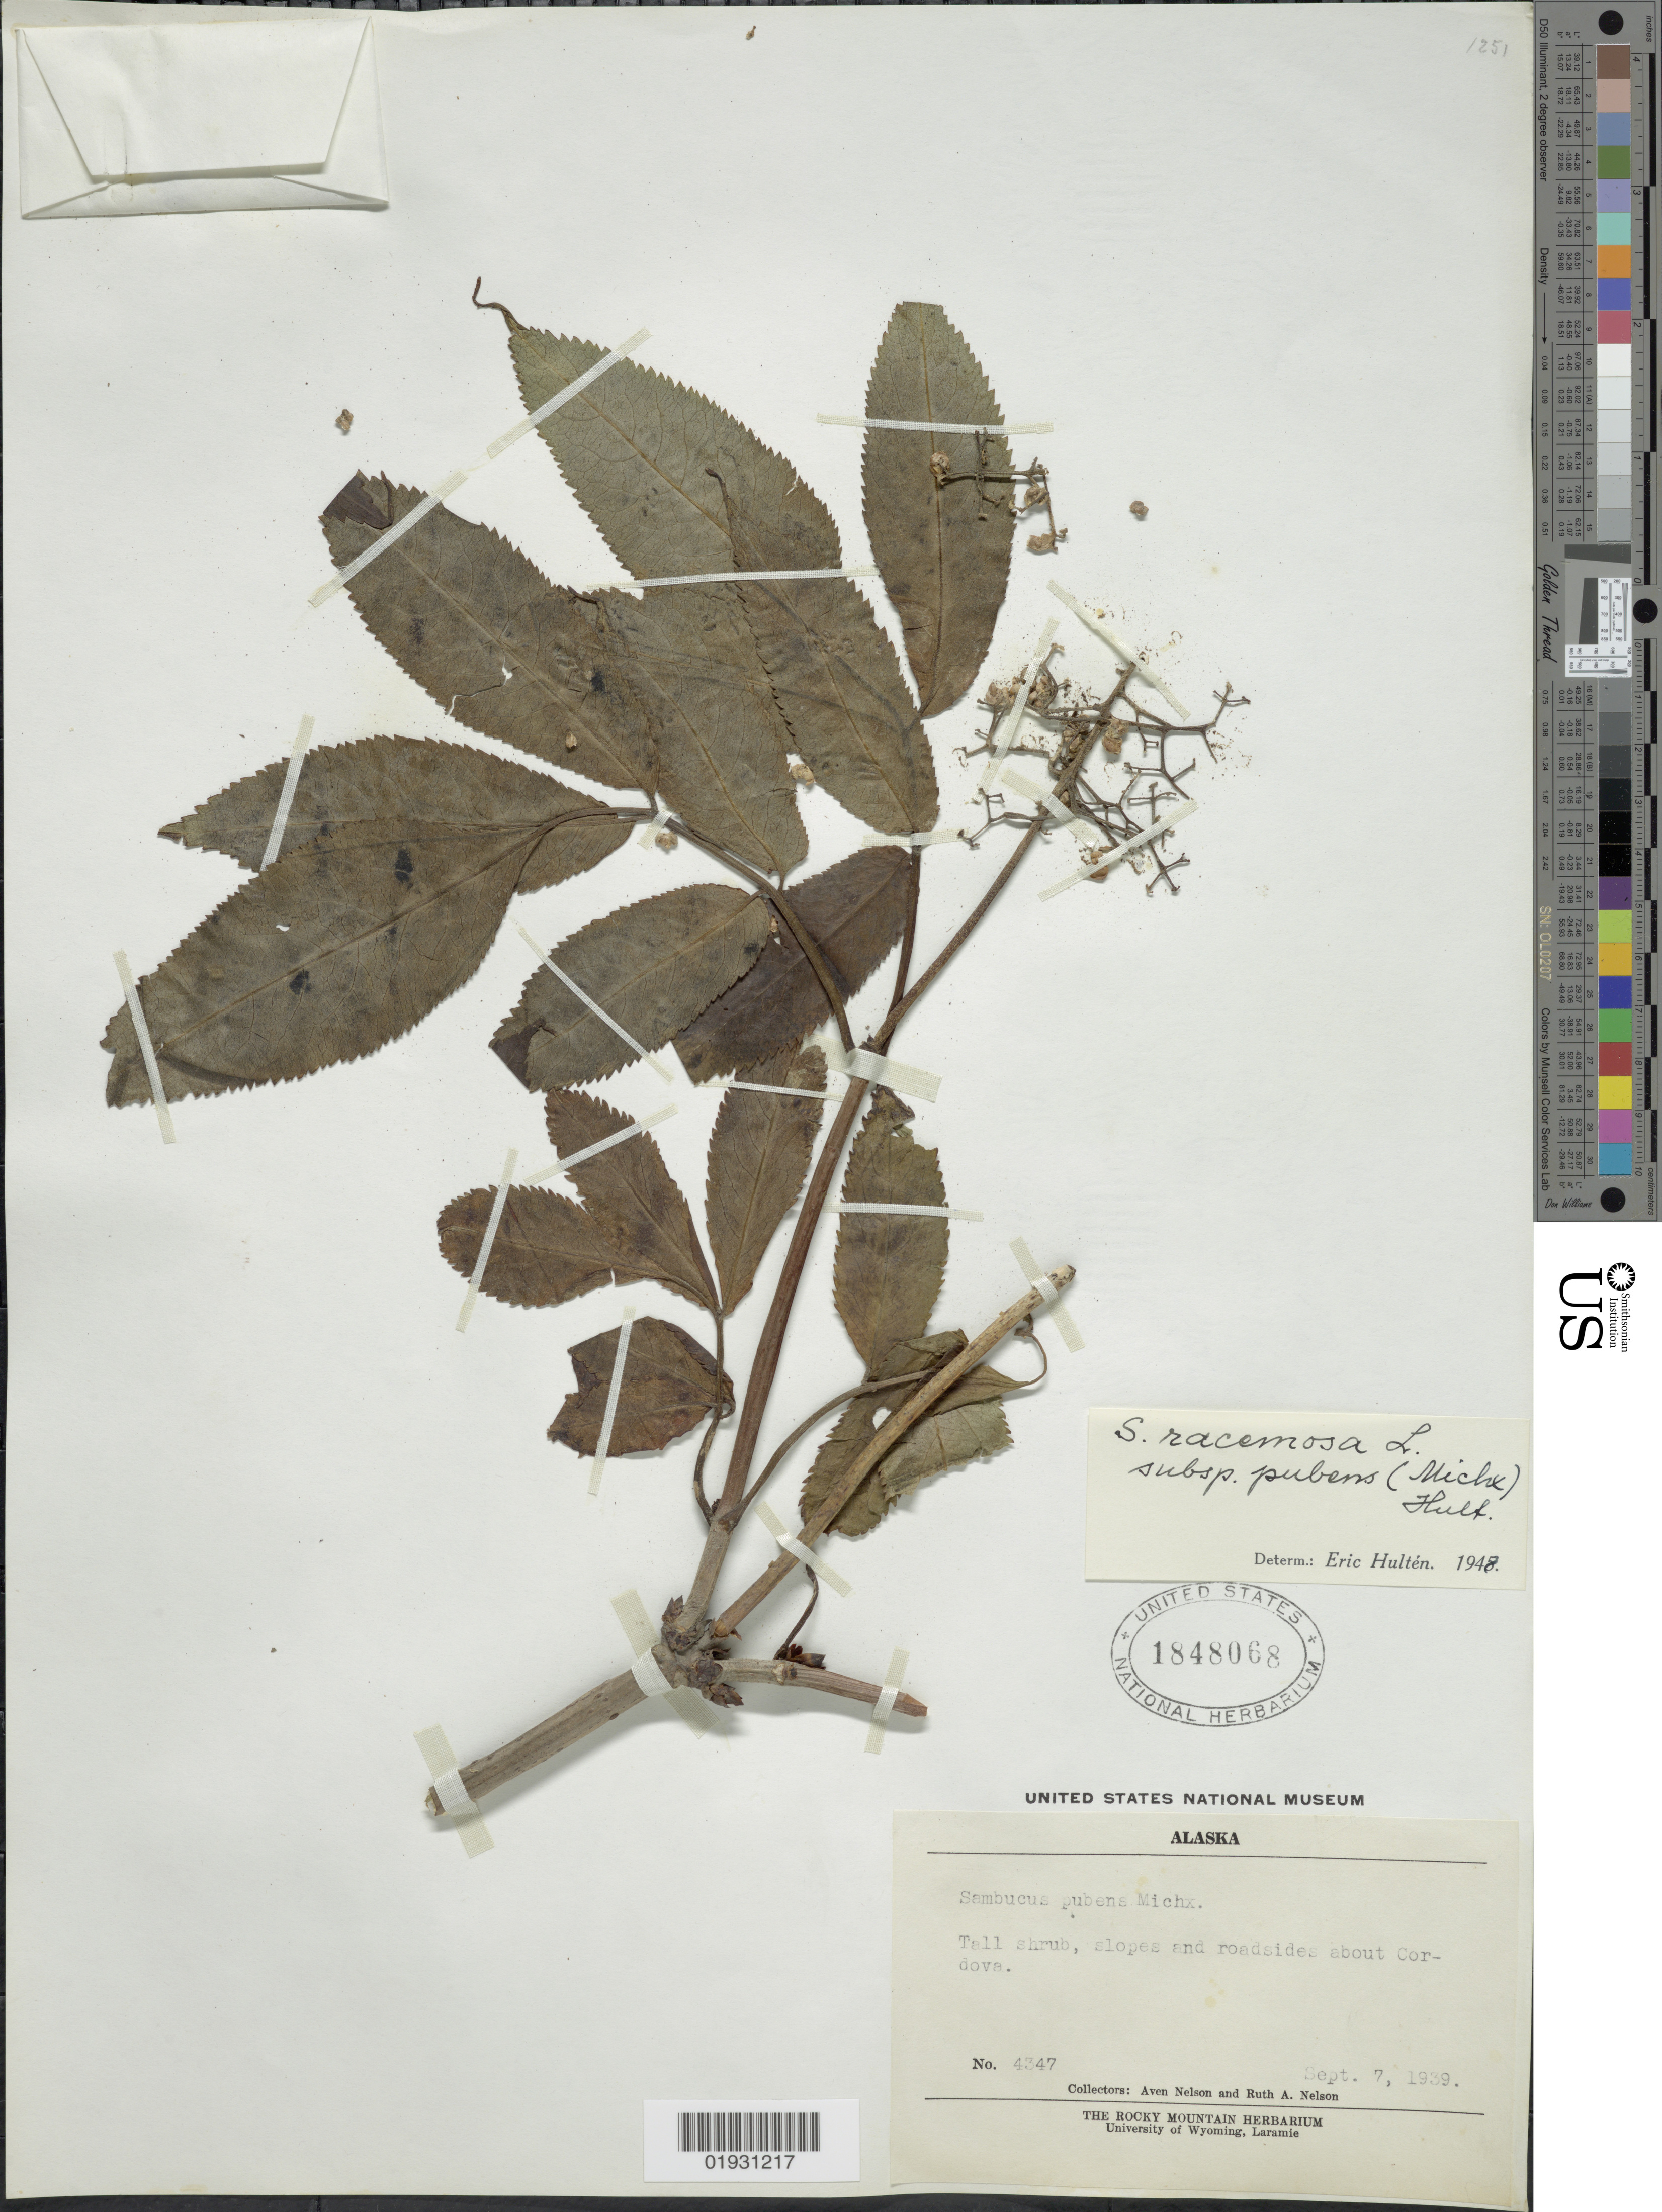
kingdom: Plantae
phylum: Tracheophyta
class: Magnoliopsida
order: Dipsacales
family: Viburnaceae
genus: Sambucus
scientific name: Sambucus pubens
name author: Michx.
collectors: A. Nelson & R. A. Nelson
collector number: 4347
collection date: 1939-09-07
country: United States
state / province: Alaska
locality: Slopes and roadsides about Cordova.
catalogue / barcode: US 1848068